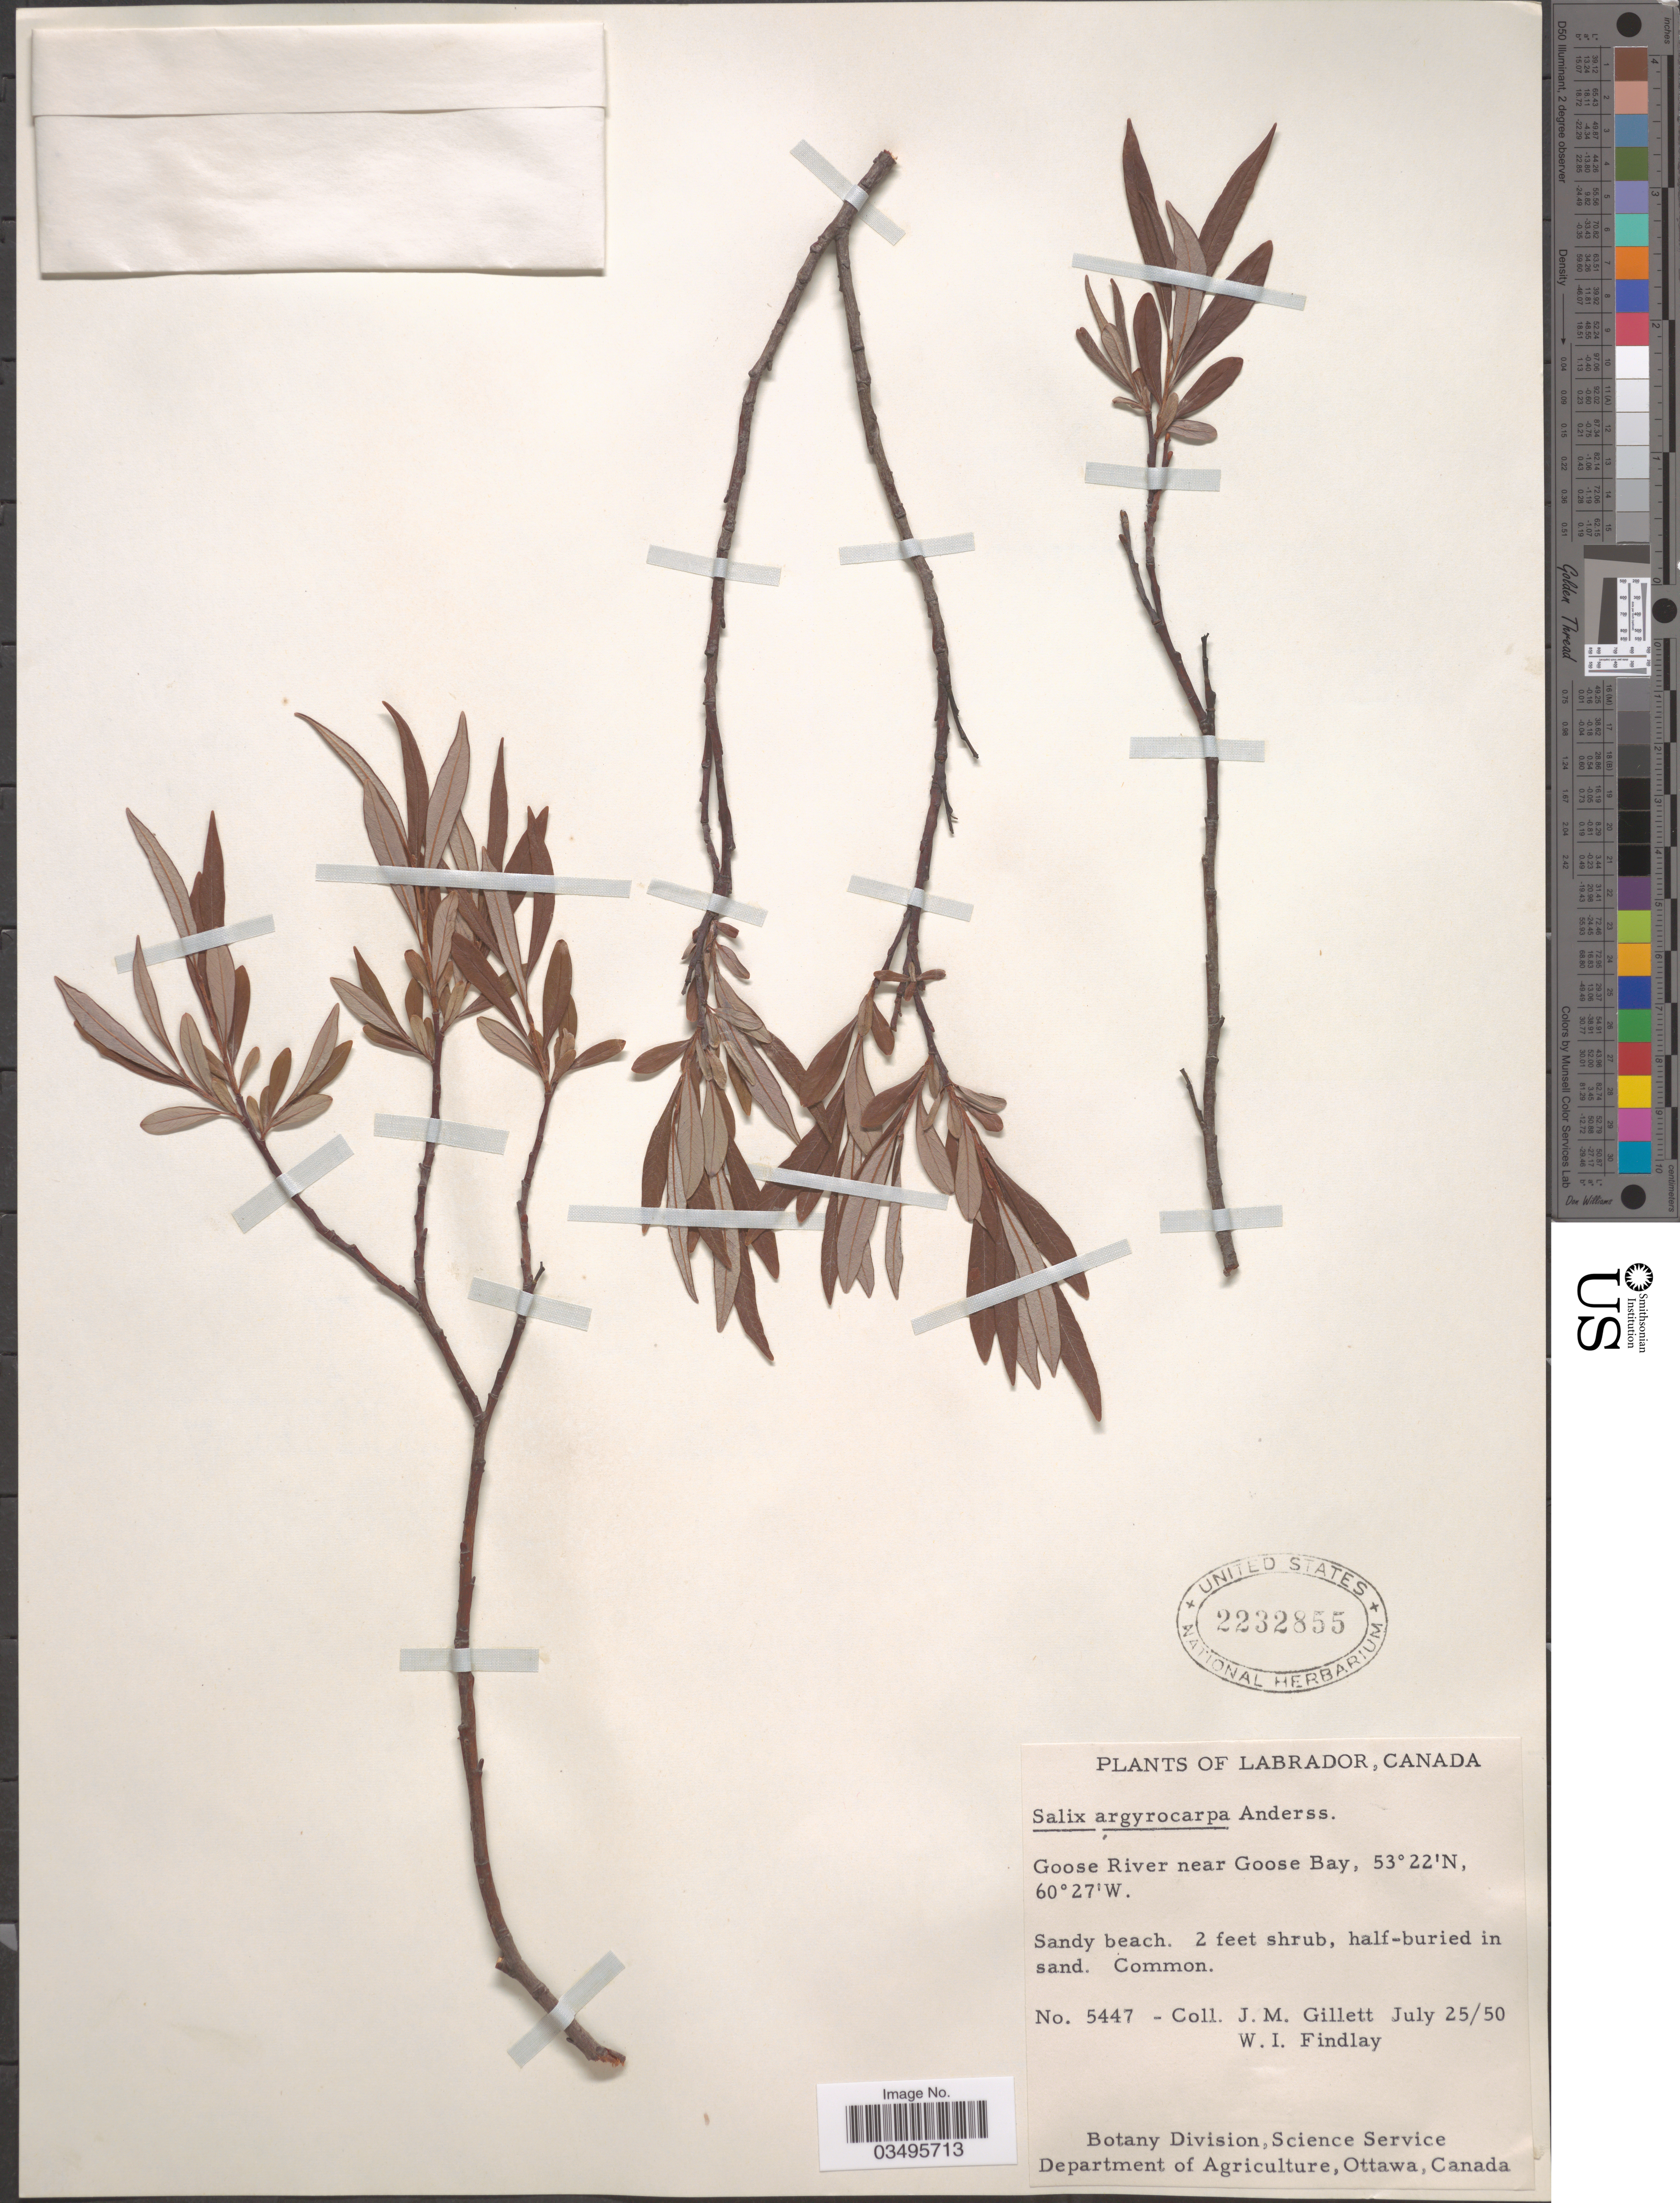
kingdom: Plantae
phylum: Tracheophyta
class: Magnoliopsida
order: Malpighiales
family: Salicaceae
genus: Salix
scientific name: Salix argyrocarpa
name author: L. Andersson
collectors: J. M. Gillett & W. Findlay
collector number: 5447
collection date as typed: Transcribed d/m/y: 25/7/50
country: Canada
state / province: Newfoundland and Labrador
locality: Labrador. Goose River near Goose Bay.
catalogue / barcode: US 2232855